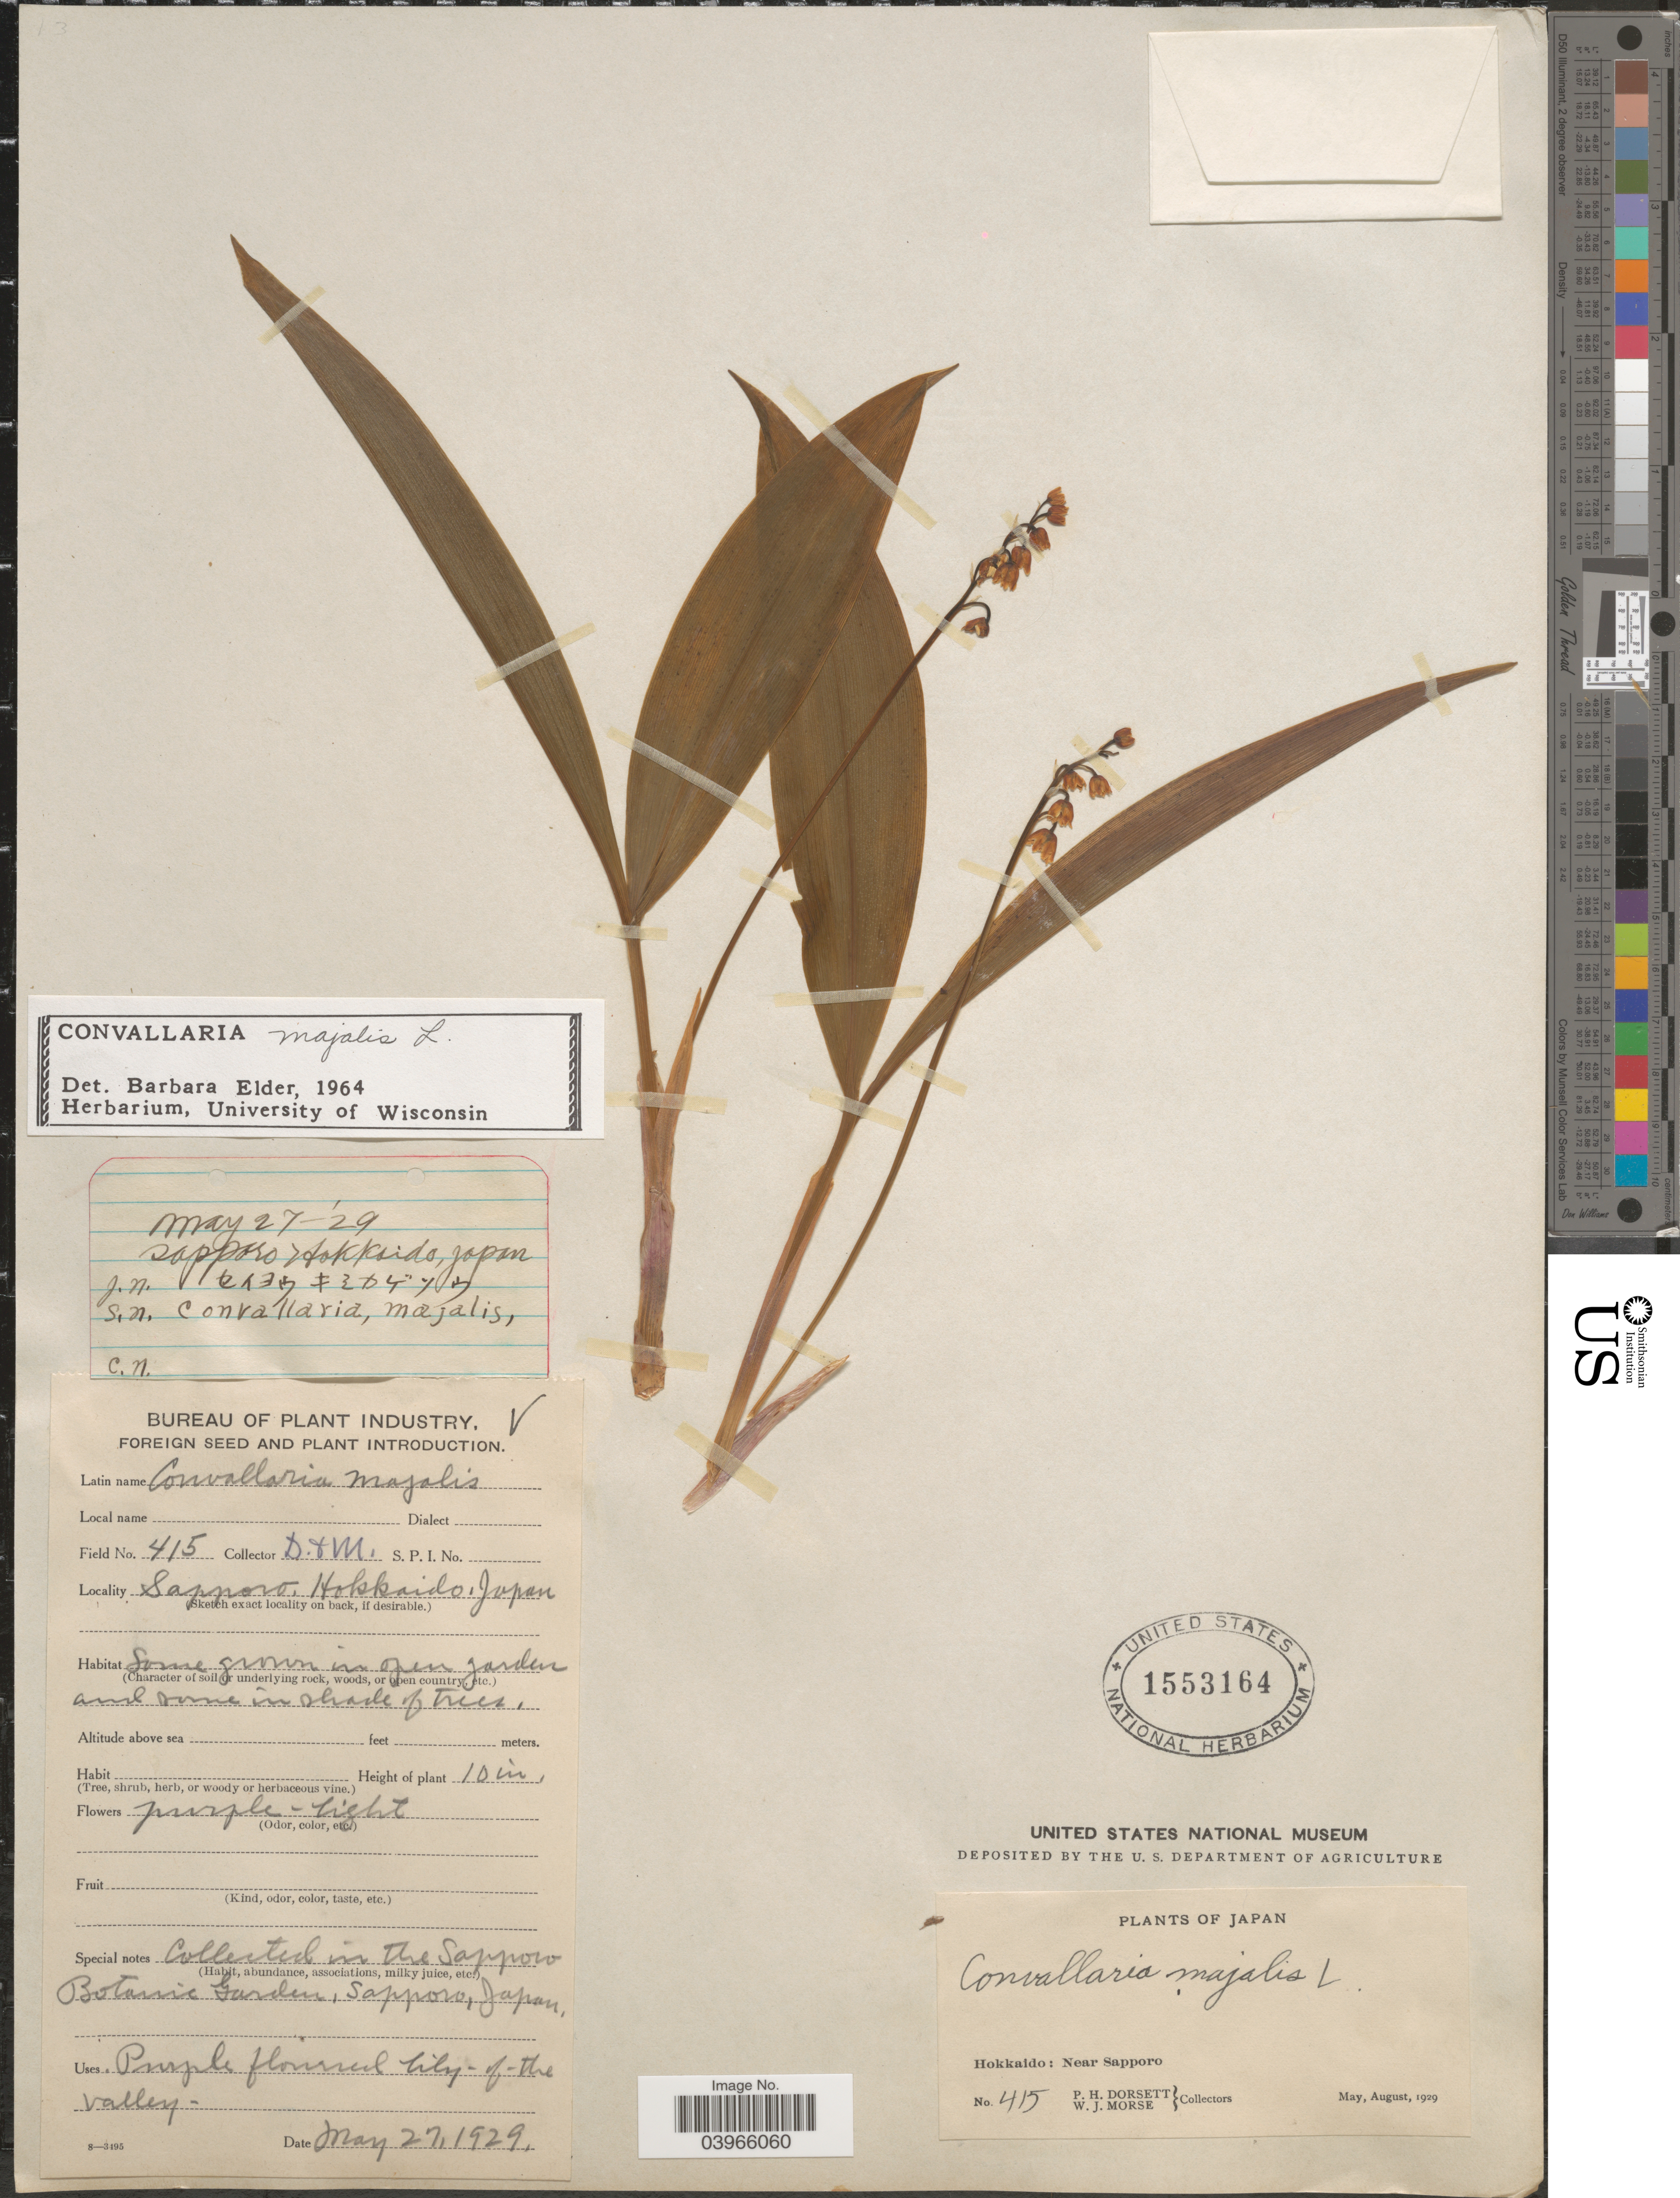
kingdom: Plantae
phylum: Tracheophyta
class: Liliopsida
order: Asparagales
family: Asparagaceae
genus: Convallaria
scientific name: Convallaria majalis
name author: L.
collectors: P. H. Dorsett & W. J. Morse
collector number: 415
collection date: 1929-05-27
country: Japan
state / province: Hokkaidō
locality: In the Sapporo Botanic Garden. Near Sapporo.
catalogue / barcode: US 1553164